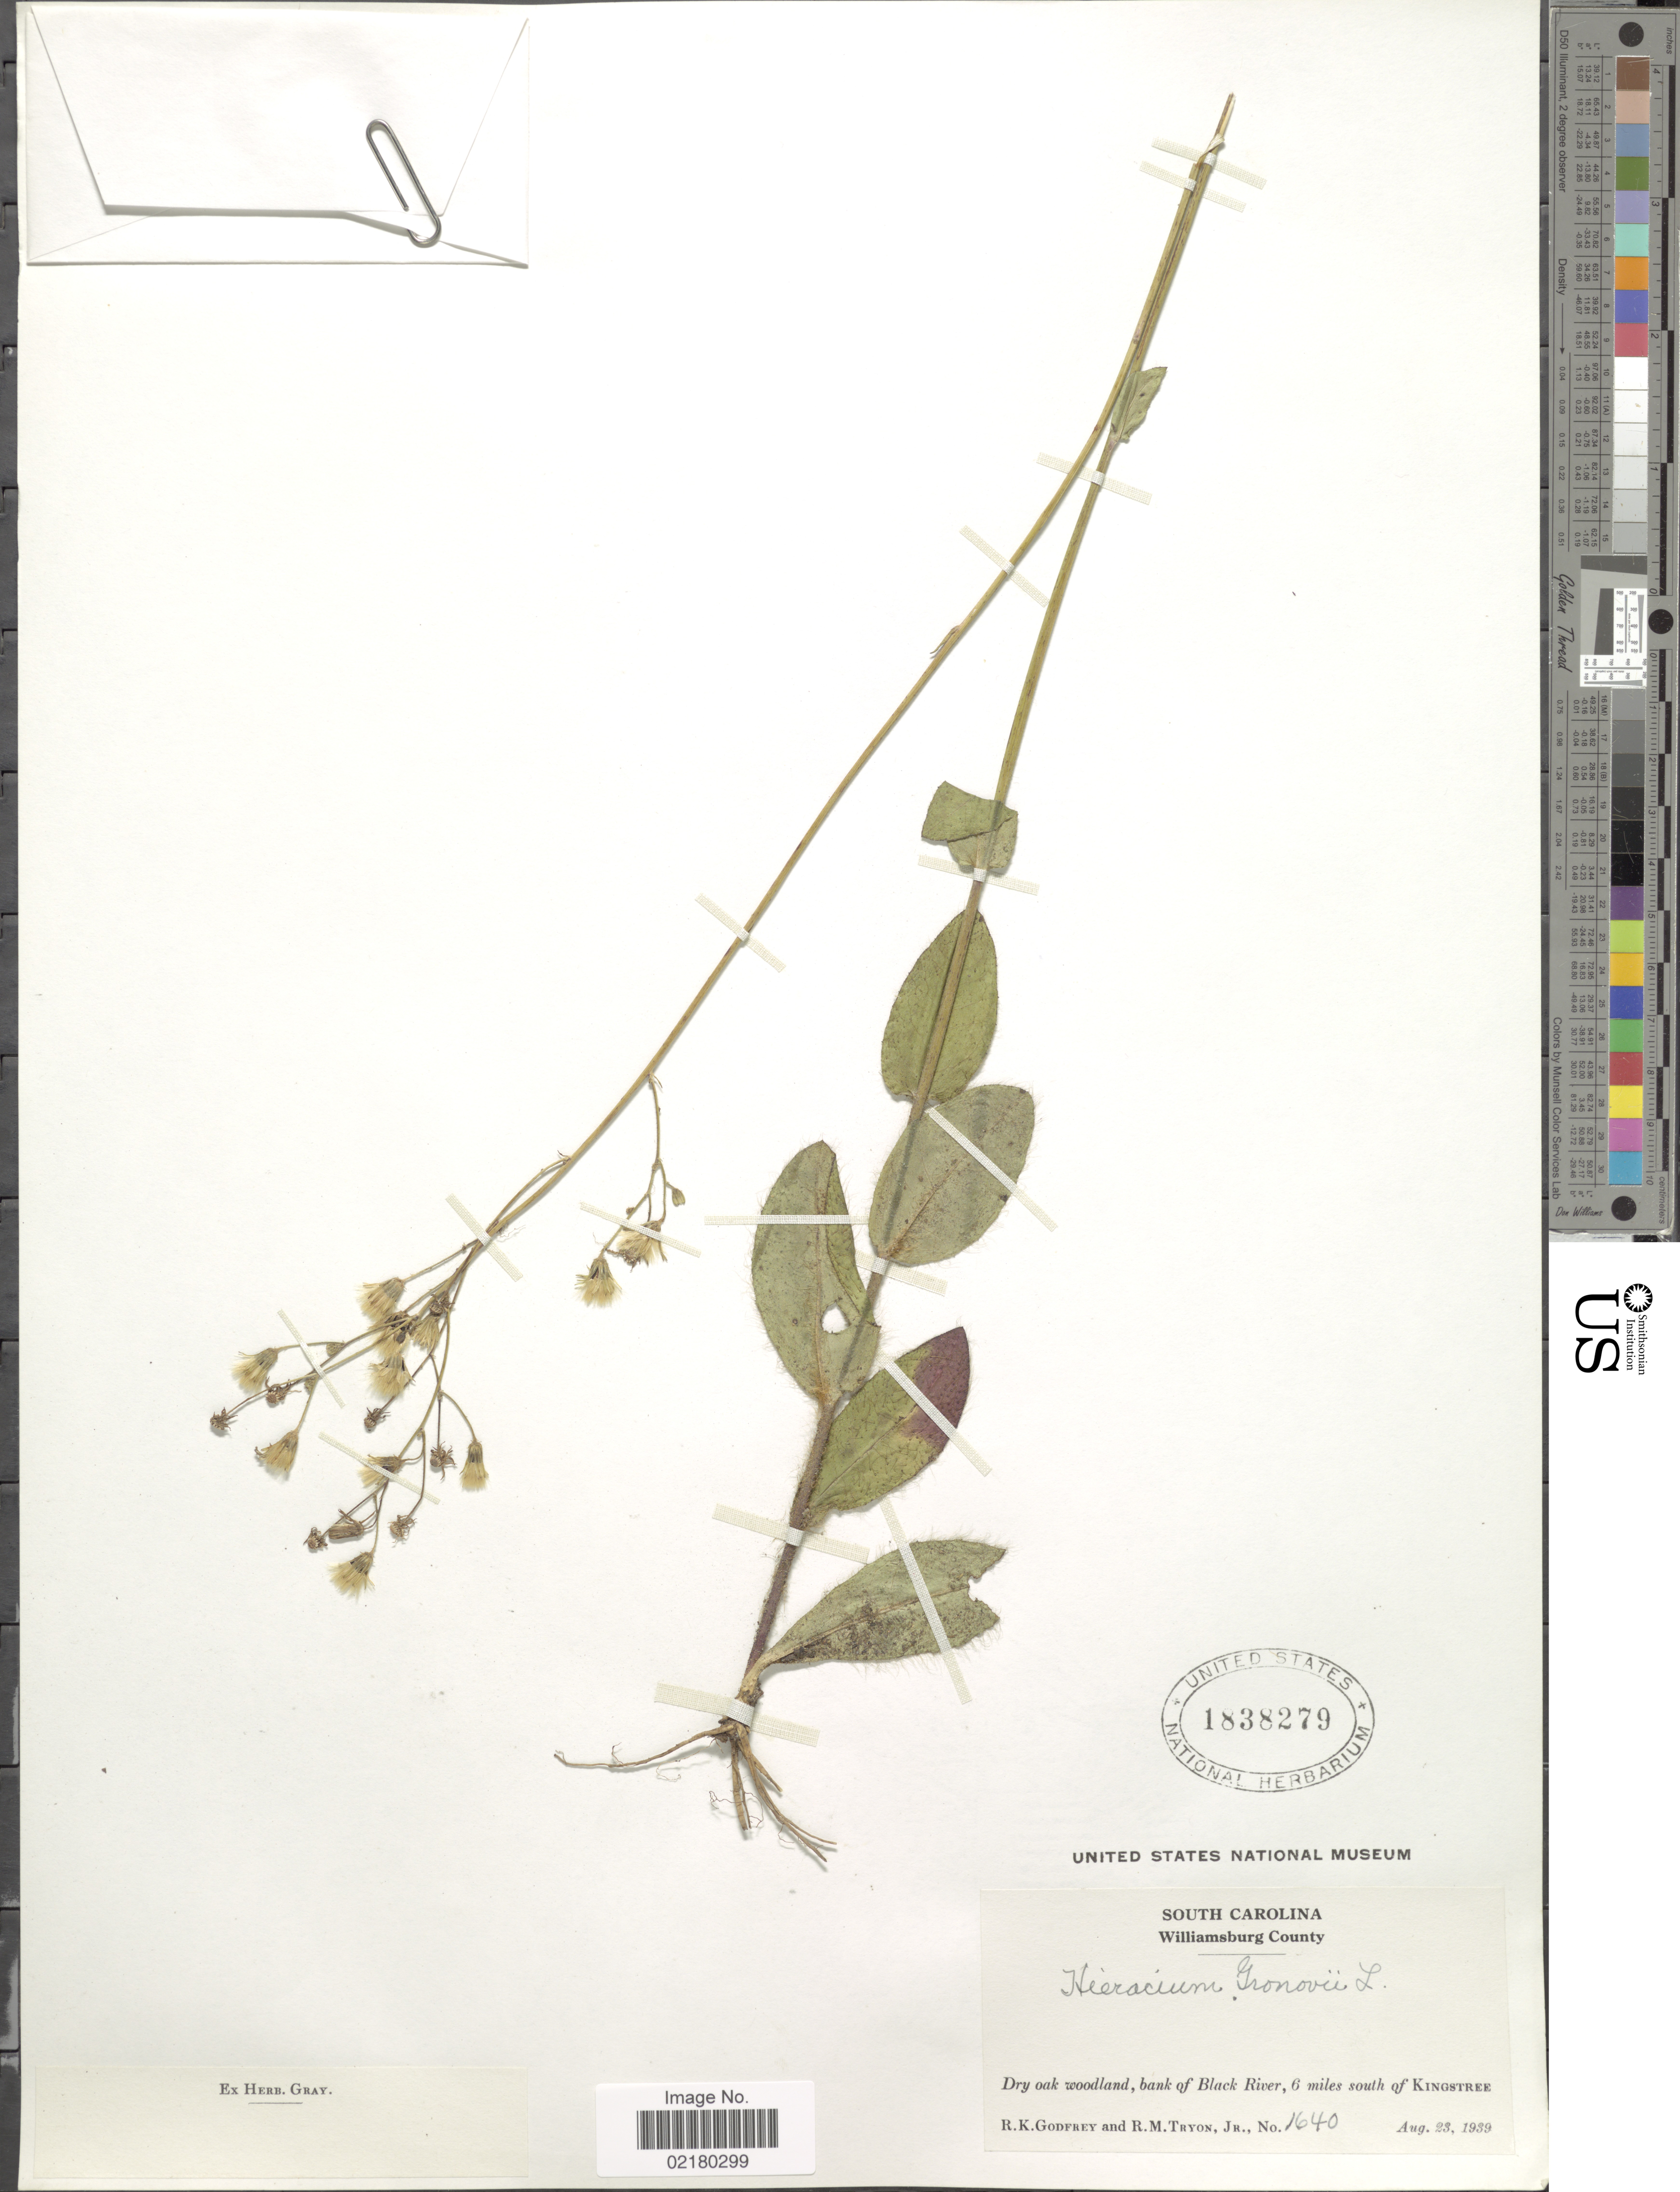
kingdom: Plantae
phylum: Tracheophyta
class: Magnoliopsida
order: Asterales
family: Asteraceae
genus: Hieracium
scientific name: Hieracium gronovii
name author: L.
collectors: R. K. Godfrey & R. M. Tryon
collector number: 1640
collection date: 1939-08-23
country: United States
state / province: South Carolina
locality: Williamsburg County, dry oak woodland, bank of Black River, 6 miles south of Kingstree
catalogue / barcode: US 1838279